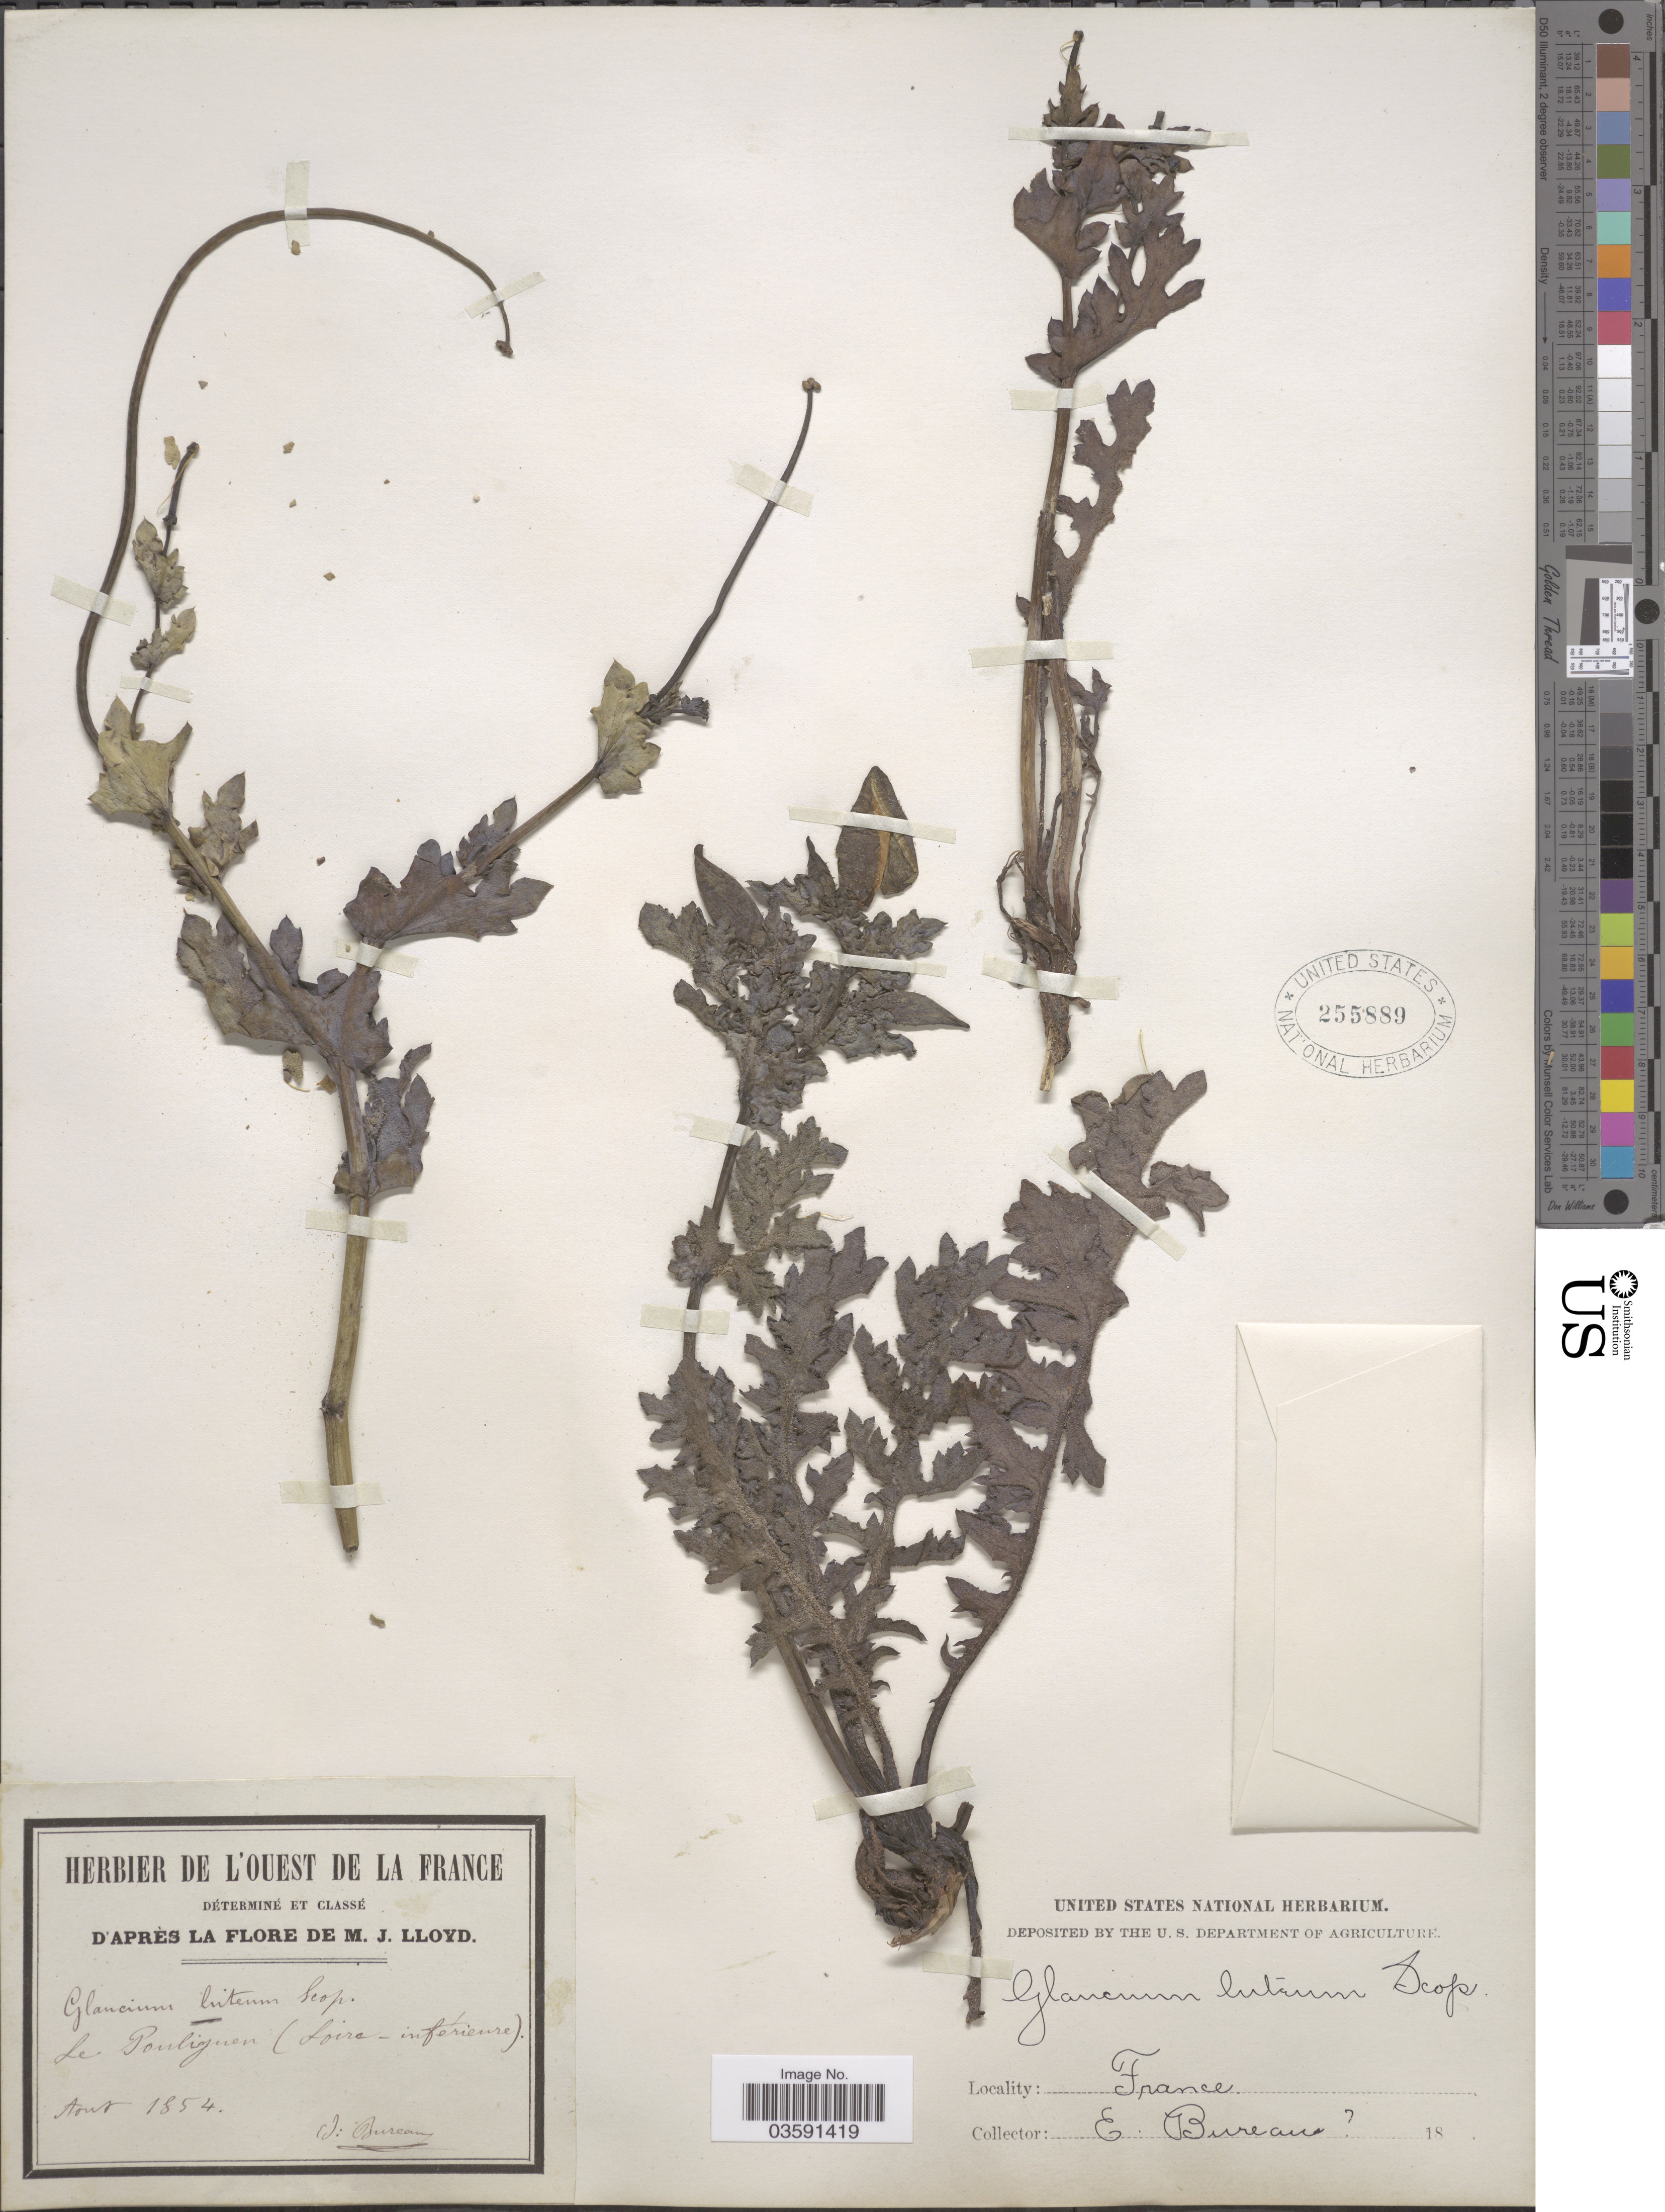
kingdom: Plantae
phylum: Tracheophyta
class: Magnoliopsida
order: Ranunculales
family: Papaveraceae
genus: Glaucium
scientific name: Glaucium flavum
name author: Crantz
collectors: É. Bureau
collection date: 1854-08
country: France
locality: Le Pouliguen (Loire-inférieure).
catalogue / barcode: US 255889